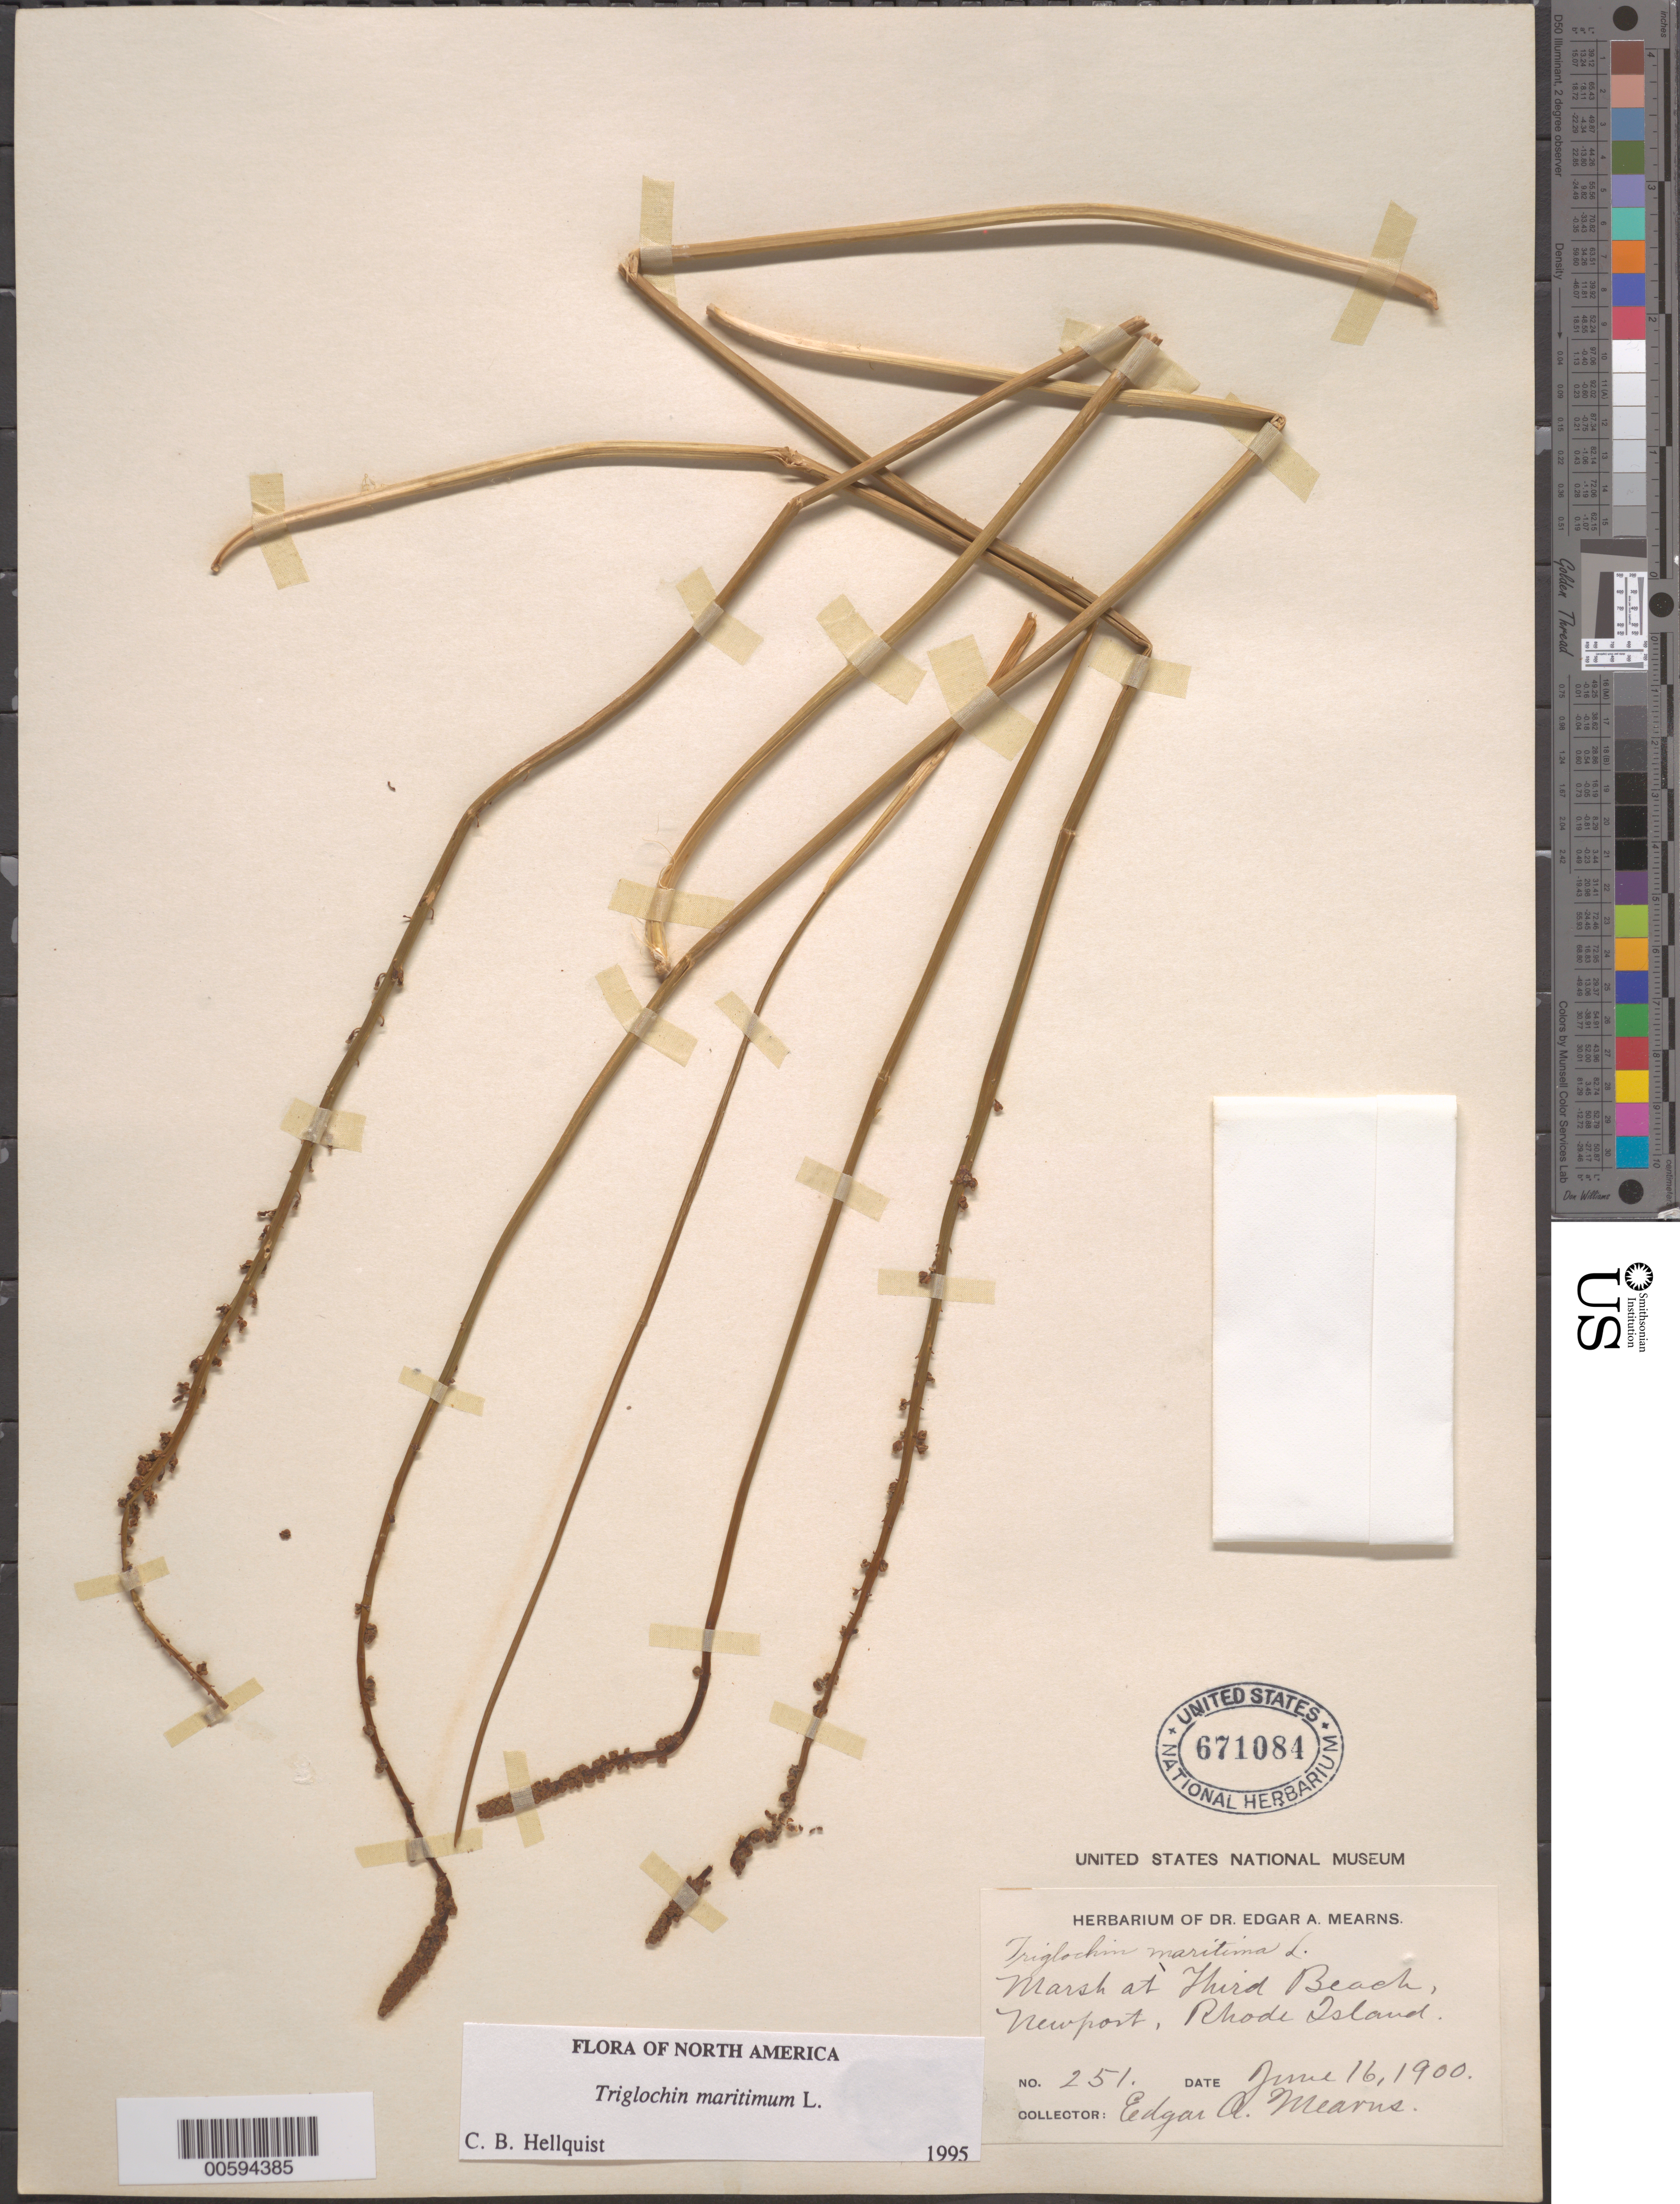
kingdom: Plantae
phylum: Tracheophyta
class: Liliopsida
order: Alismatales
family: Juncaginaceae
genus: Triglochin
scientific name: Triglochin maritima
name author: L.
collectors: E. A. Mearns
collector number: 251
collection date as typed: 16 Jun 1900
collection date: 1900-06-16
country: United States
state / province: Rhode Island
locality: Newport, Third Beach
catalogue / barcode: US 671084